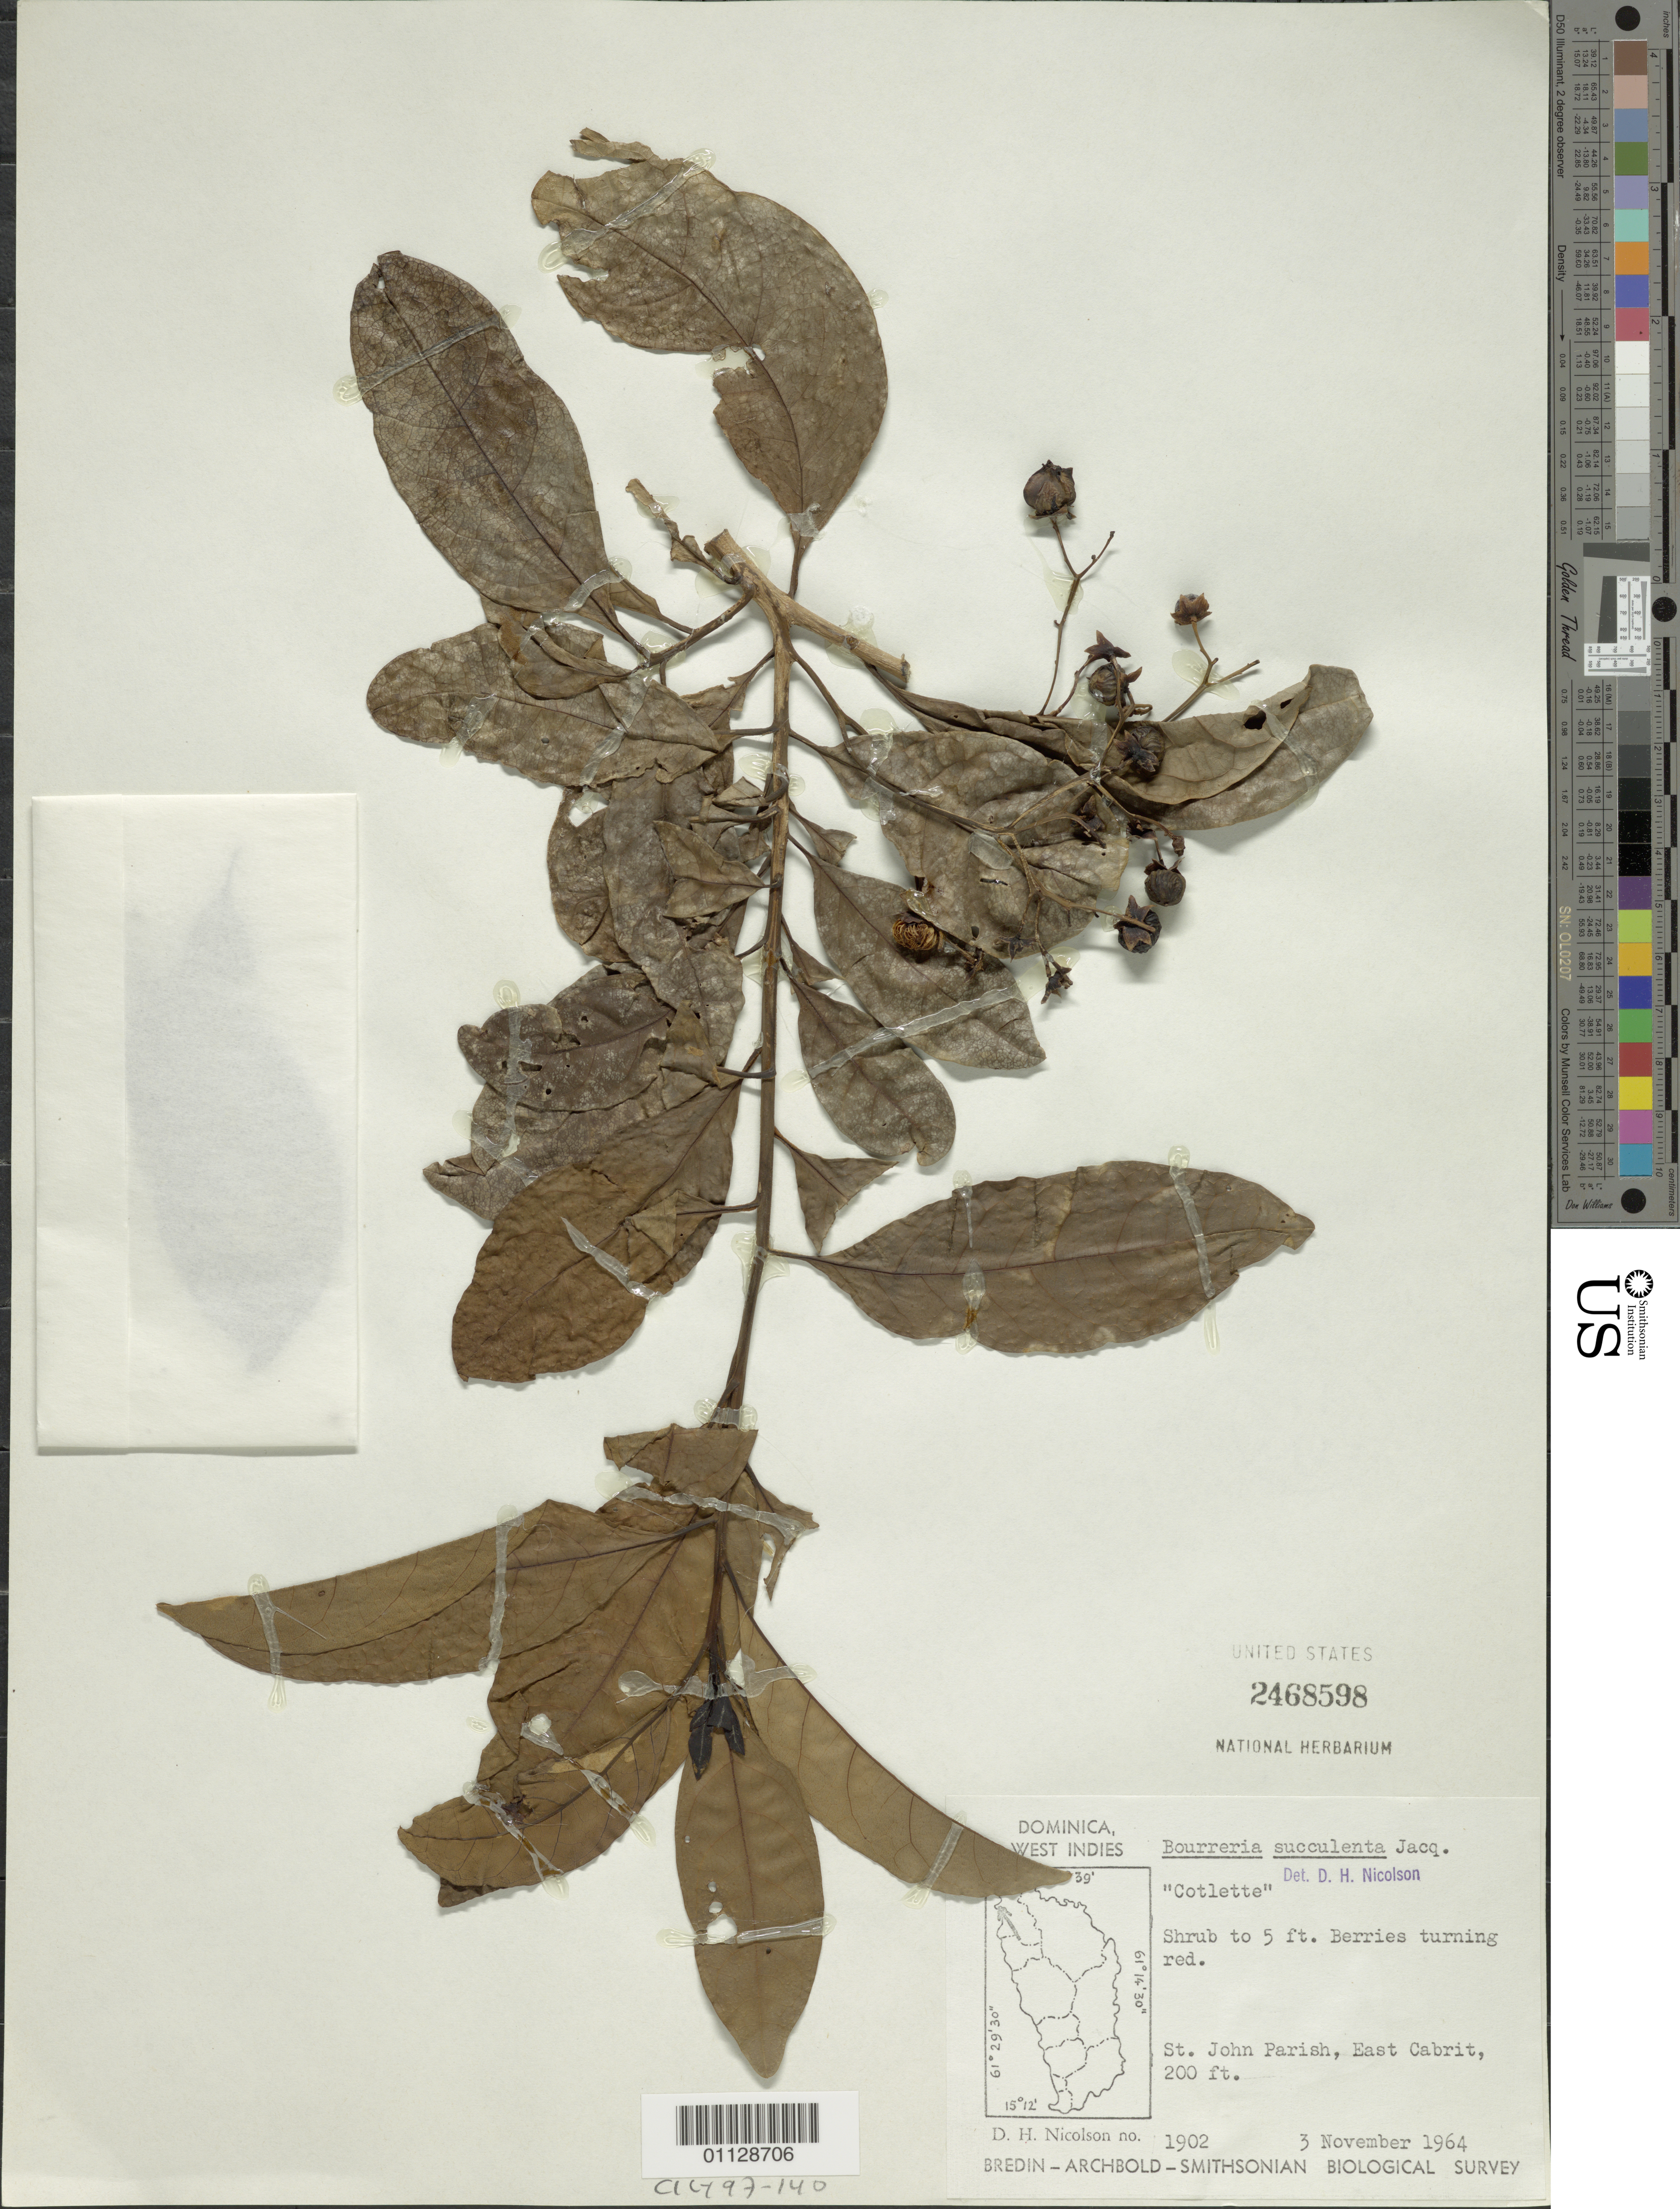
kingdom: Plantae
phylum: Tracheophyta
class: Magnoliopsida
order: Boraginales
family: Ehretiaceae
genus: Bourreria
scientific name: Bourreria succulenta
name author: Jacq.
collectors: D. H. Nicolson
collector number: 1902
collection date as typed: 03 Nov 1964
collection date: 1964-11-03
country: Dominica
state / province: St. John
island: Dominica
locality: East Cabrit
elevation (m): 61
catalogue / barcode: US 2468598